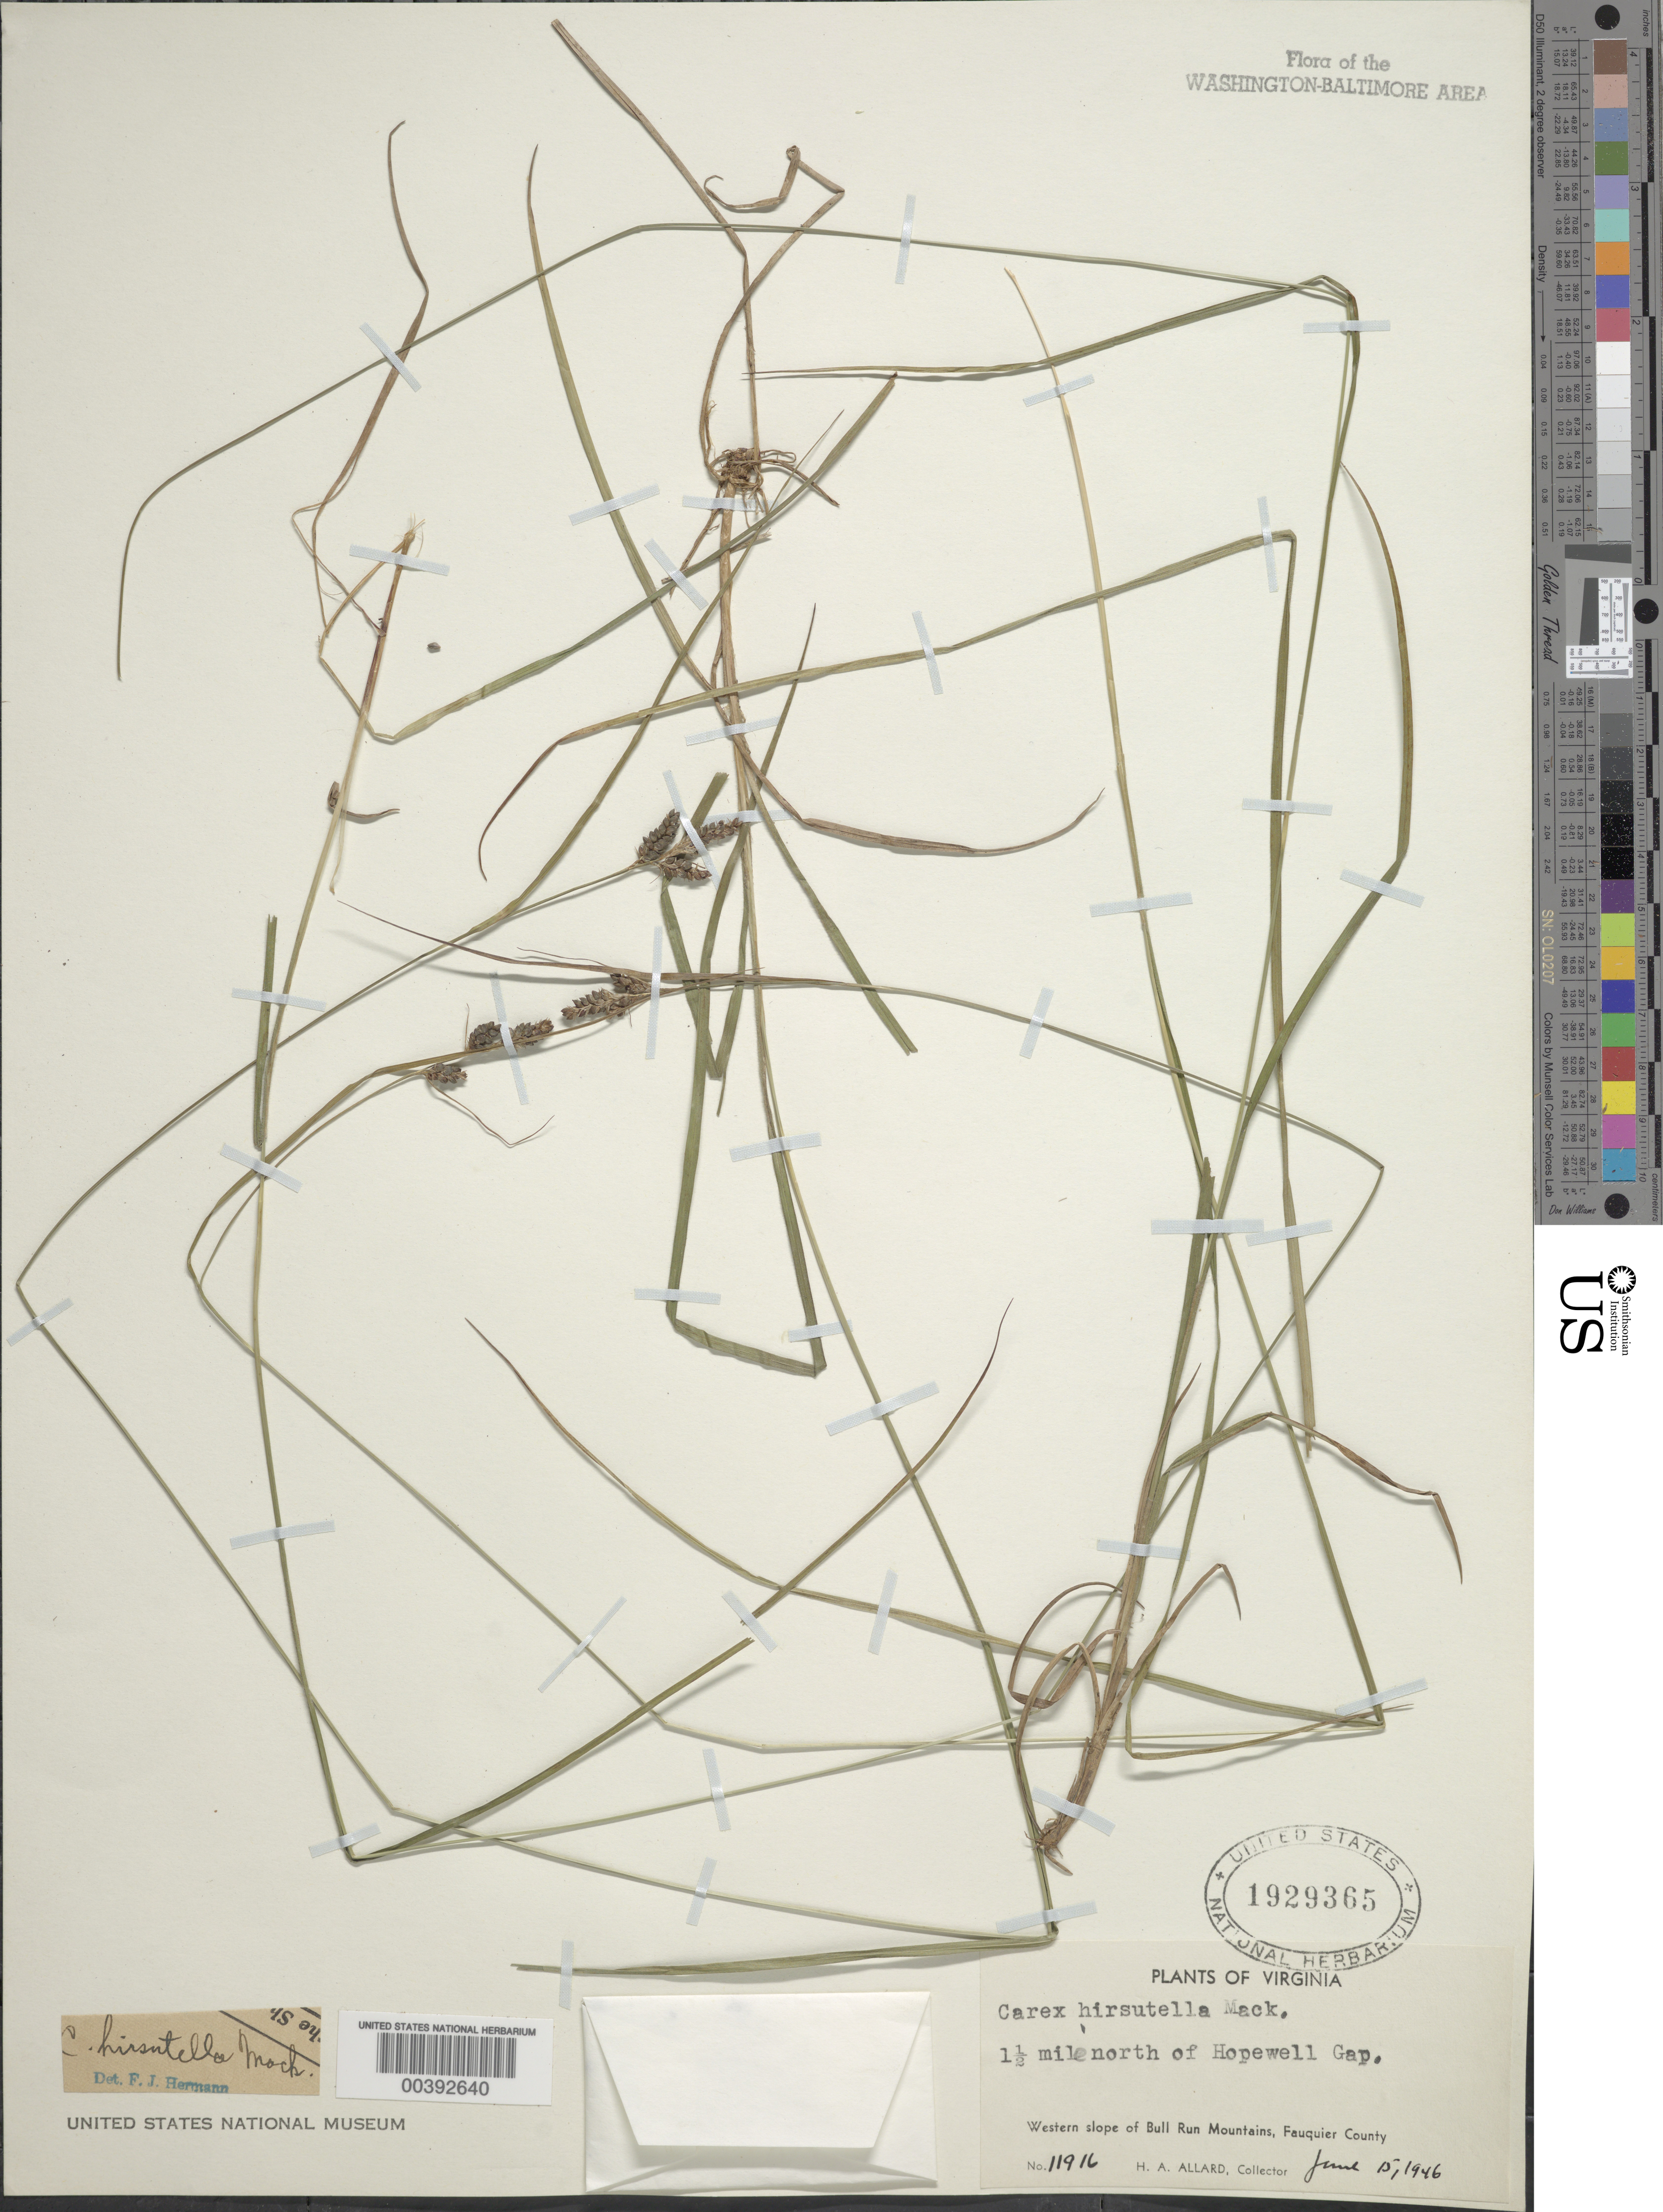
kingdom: Plantae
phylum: Tracheophyta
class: Liliopsida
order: Poales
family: Cyperaceae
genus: Carex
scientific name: Carex hirsutella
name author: Mack.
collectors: H. A. Allard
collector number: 11916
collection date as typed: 15 Jun 1946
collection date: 1946-06-15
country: United States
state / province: Virginia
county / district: Fauquier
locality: North of Hopewell Gap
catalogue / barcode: US 1929365